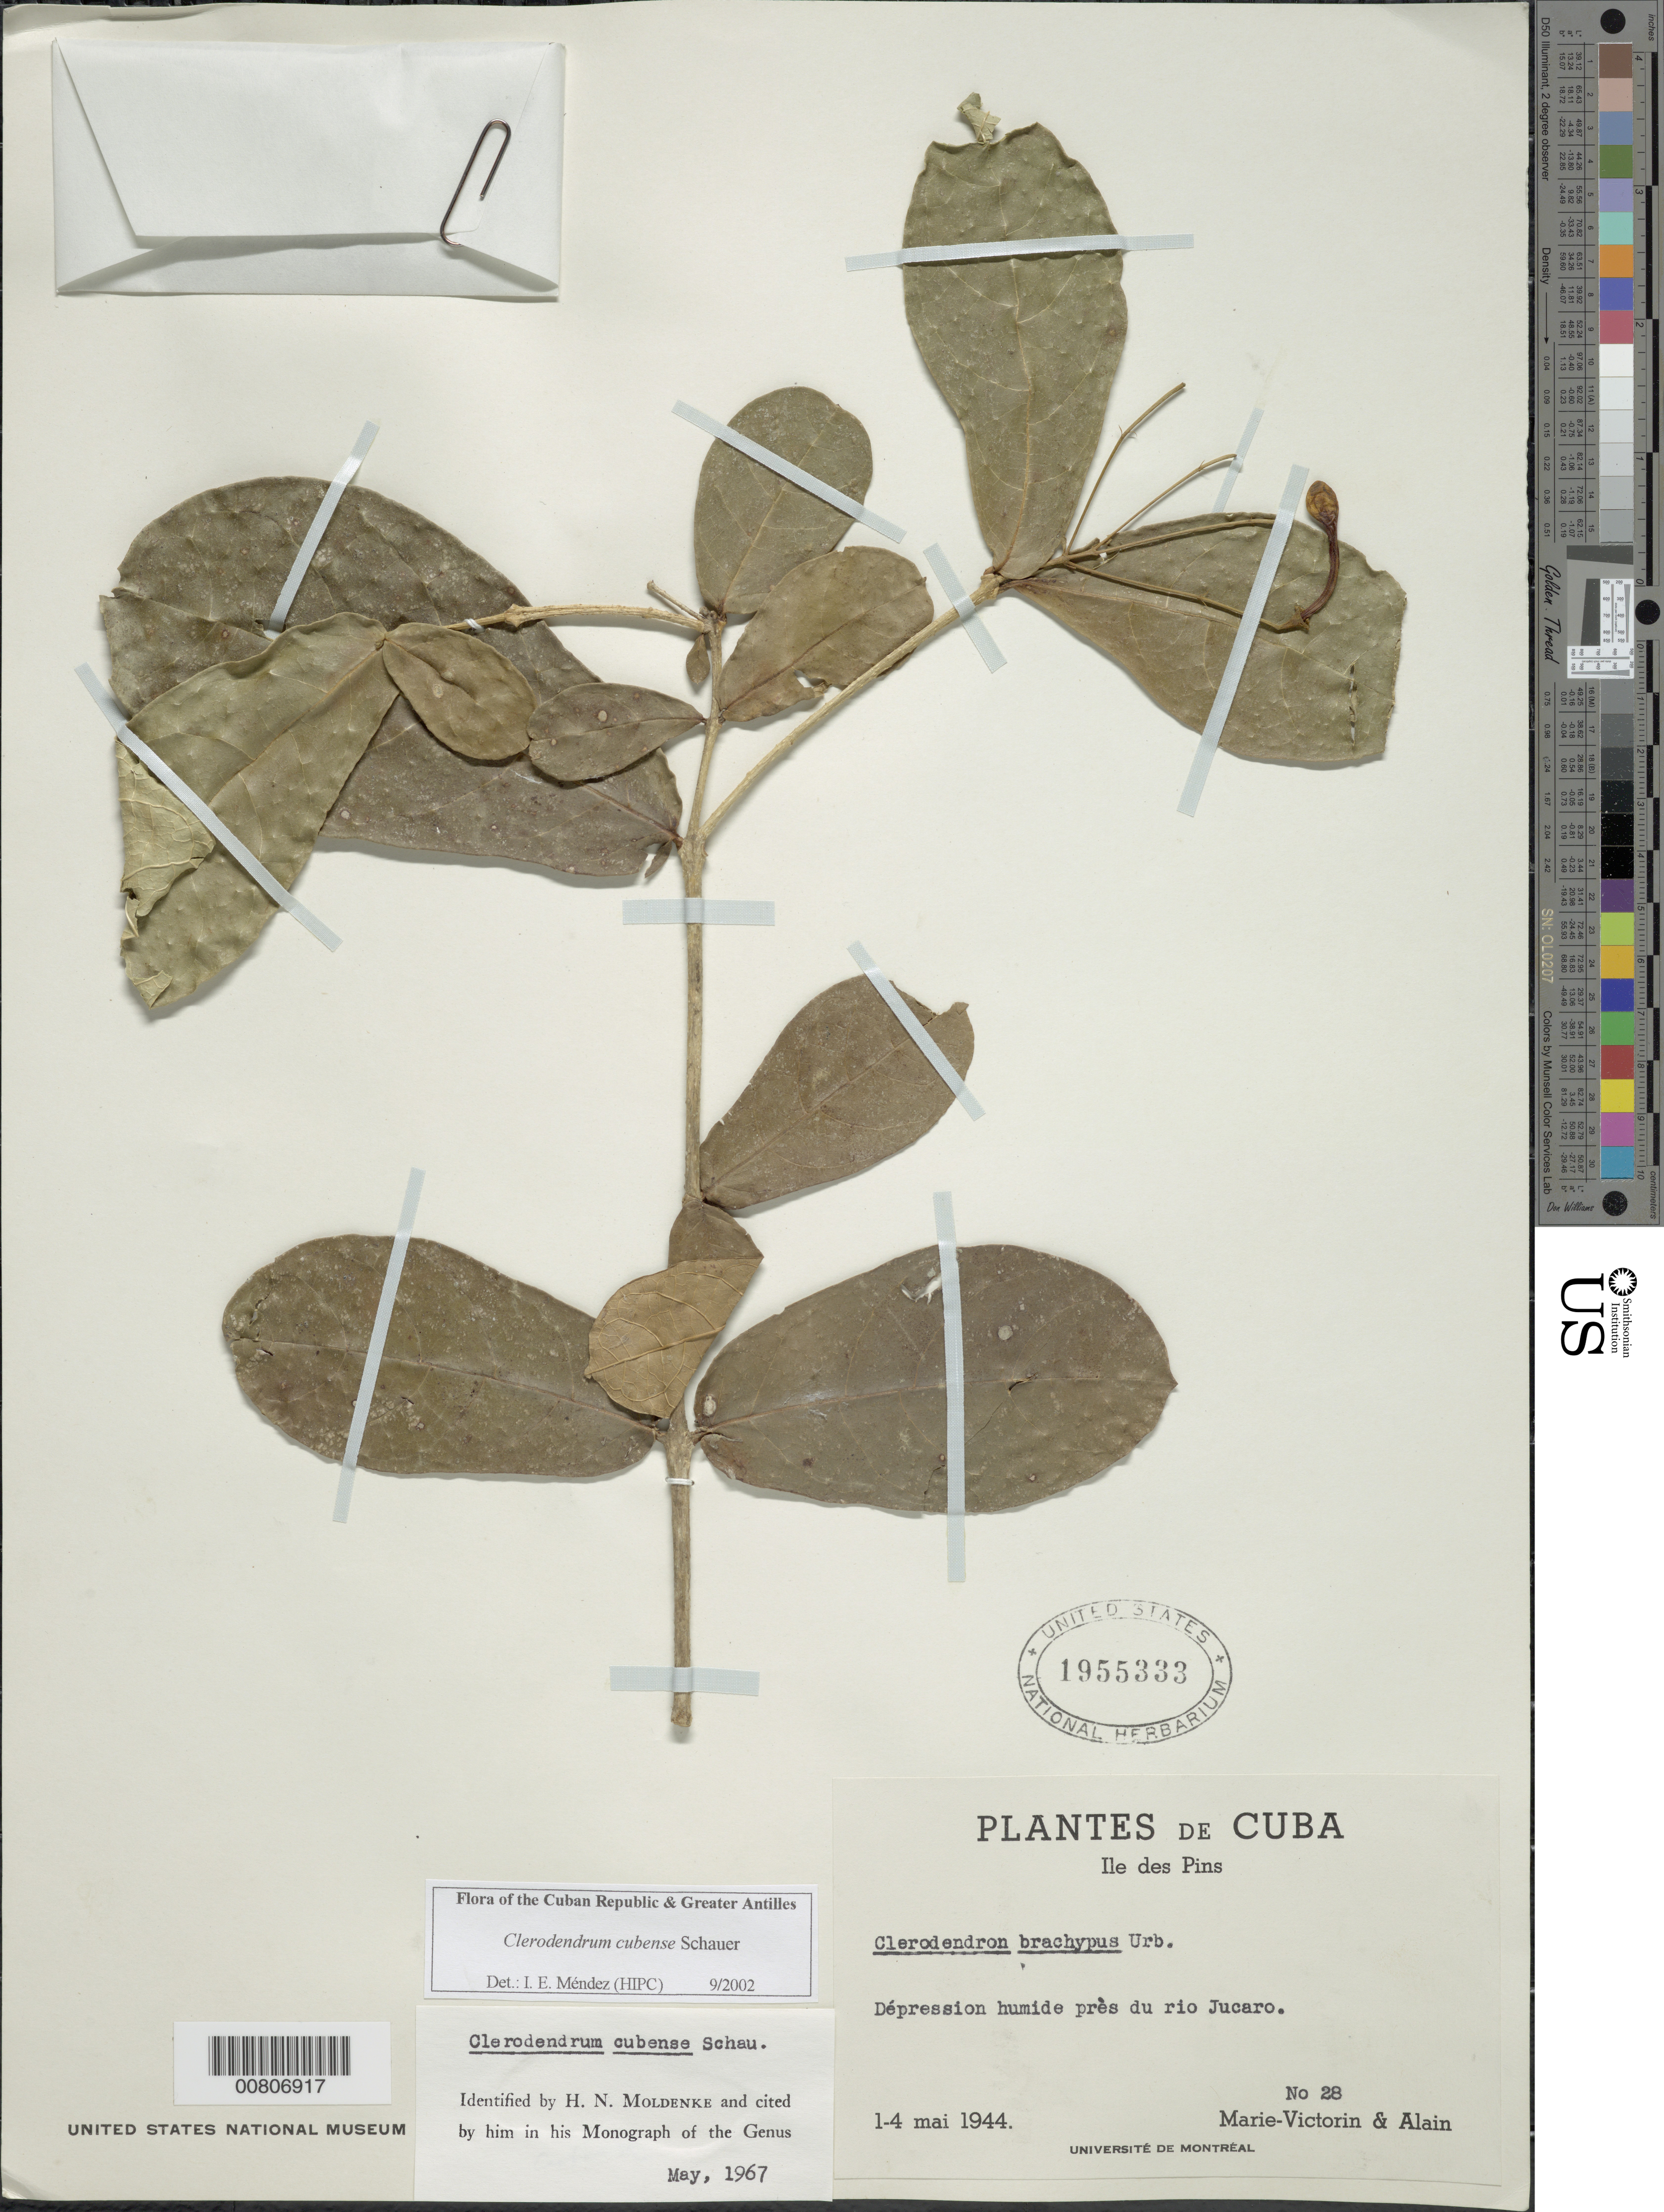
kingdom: Plantae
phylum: Tracheophyta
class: Magnoliopsida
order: Lamiales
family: Lamiaceae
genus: Clerodendrum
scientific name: Clerodendrum cubense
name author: Schauer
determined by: Méndez, Isidro E., (HIPC)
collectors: Fr. Marie-Victorin & A. H. Liogier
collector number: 28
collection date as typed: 01 May 1944 to 04 May 1944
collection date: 1944-05-01/1944-05-04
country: Cuba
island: Isla de La Juventud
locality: Ile des Pins, Río Jucaro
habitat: Dépression humide près rio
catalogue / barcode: US 1955333